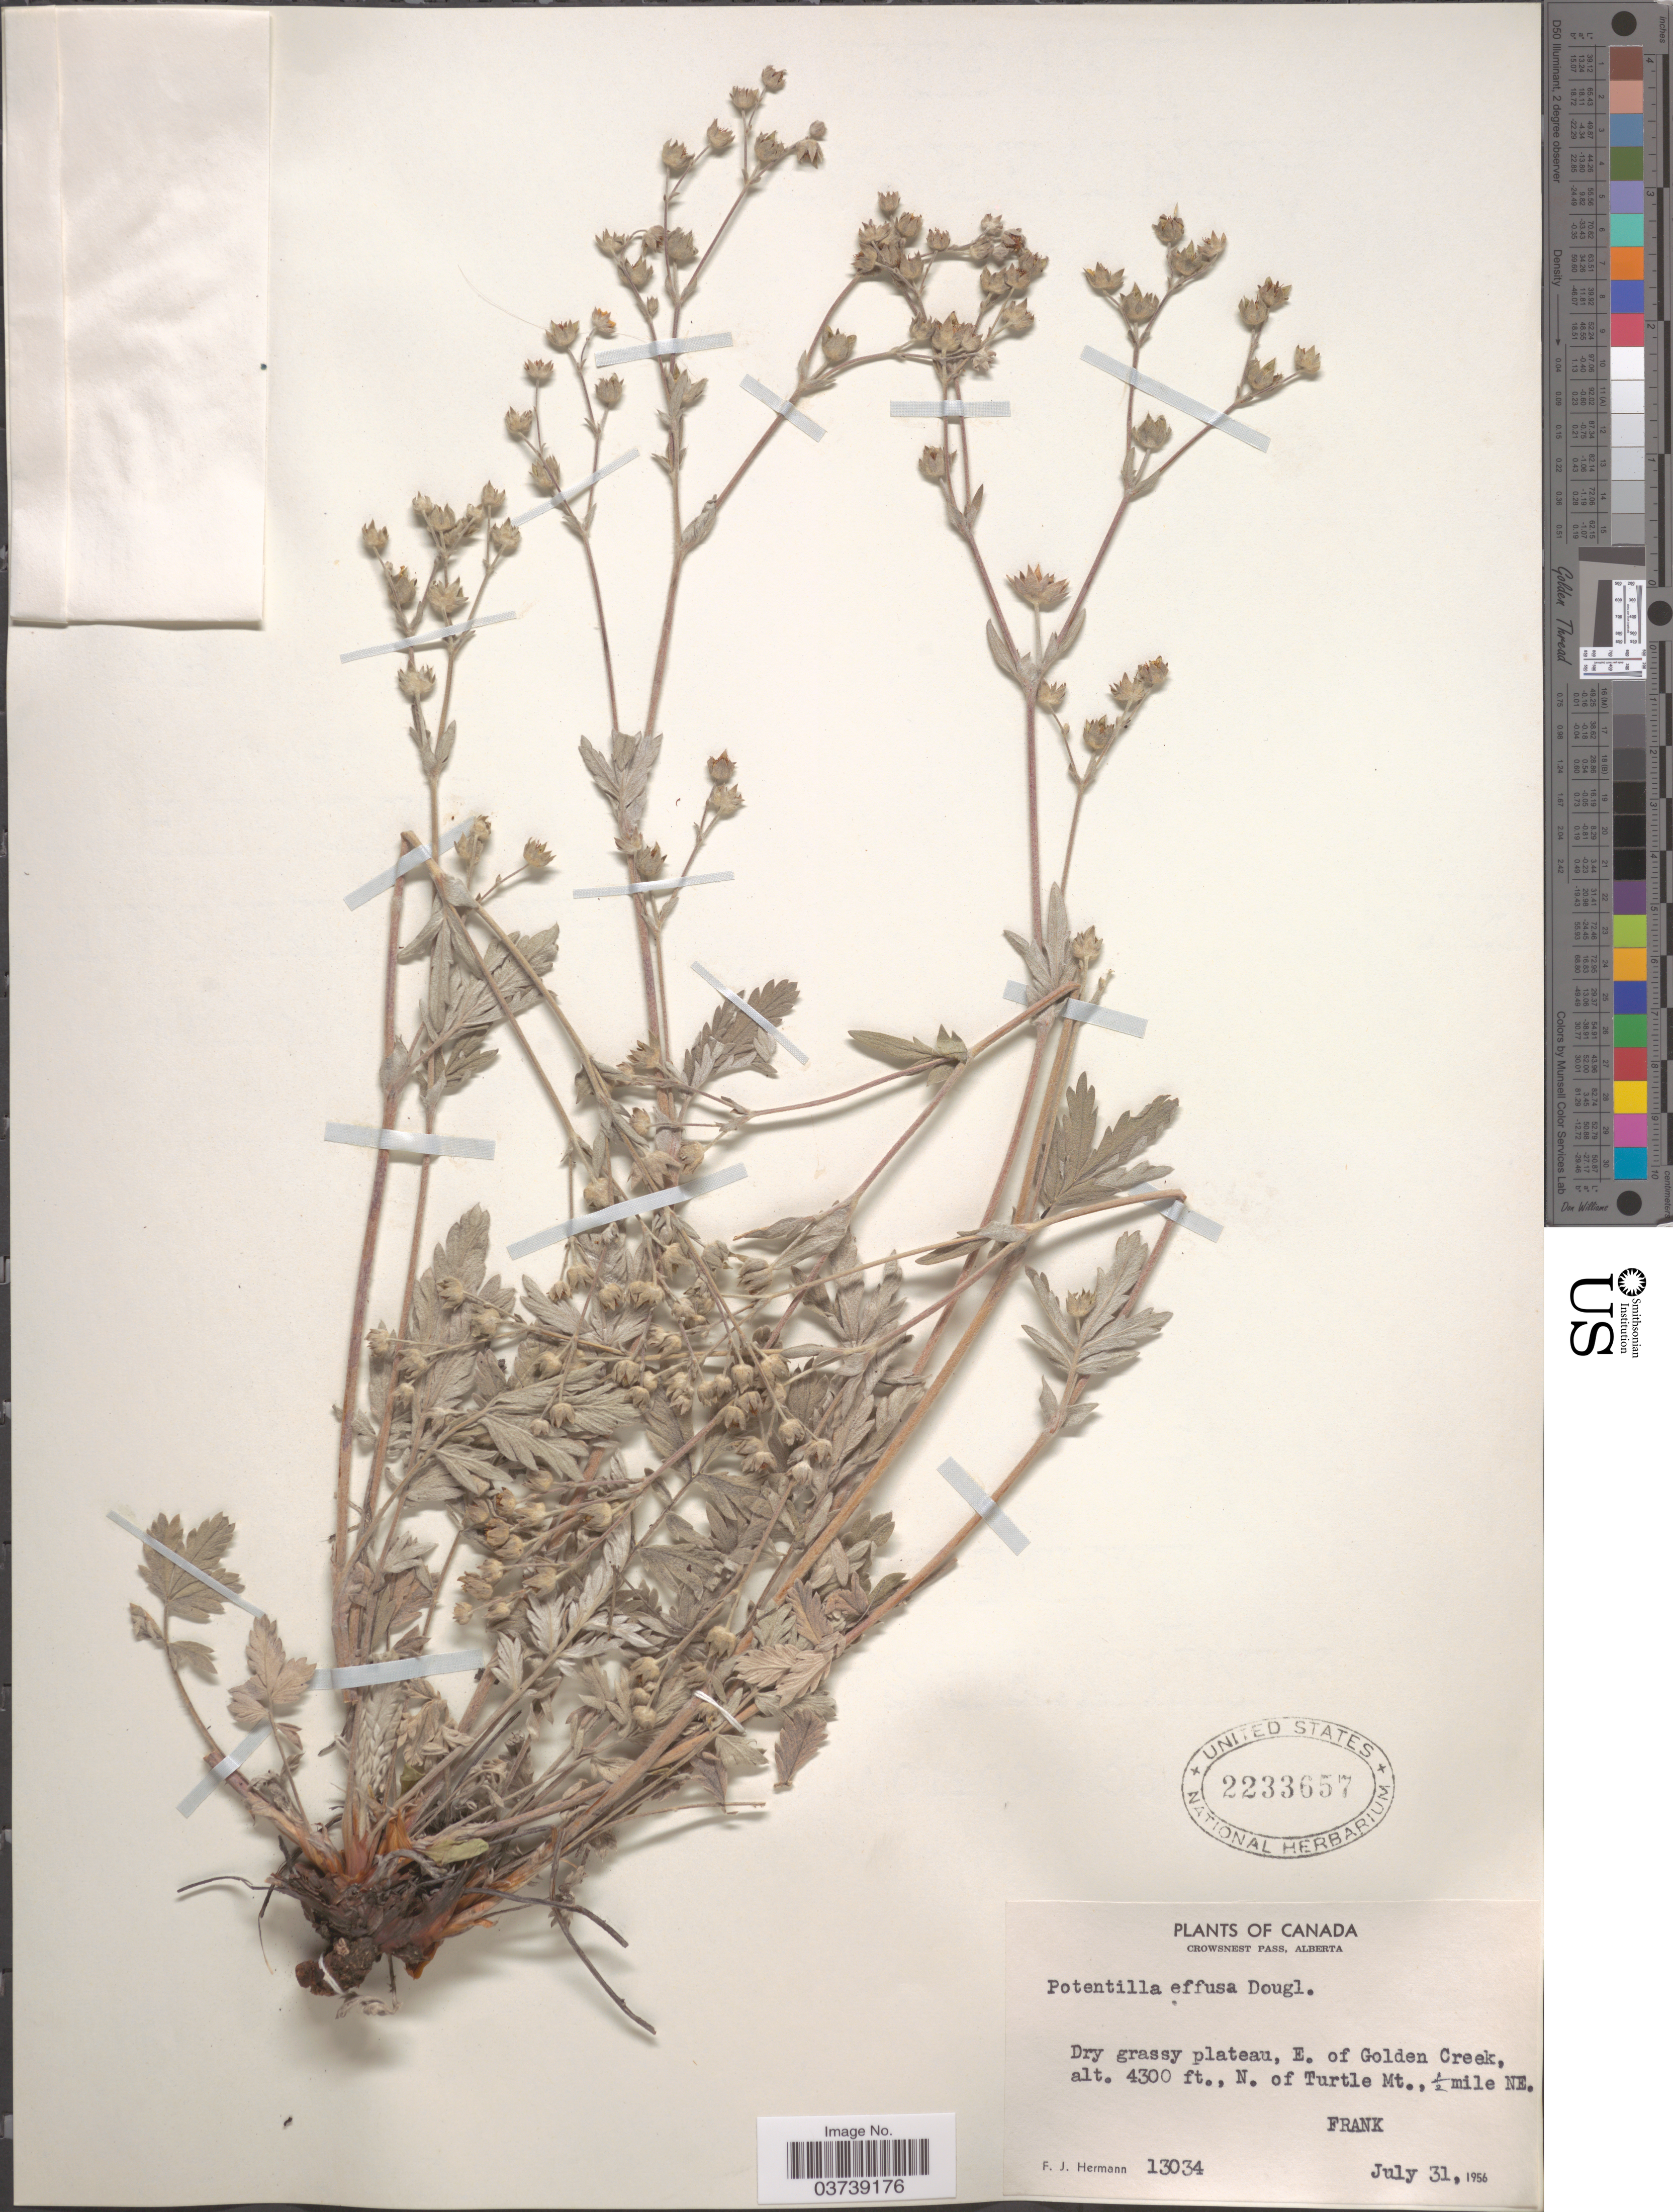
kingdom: Plantae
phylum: Tracheophyta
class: Magnoliopsida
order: Rosales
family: Rosaceae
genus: Potentilla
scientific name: Potentilla effusa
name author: Douglas ex Lehm.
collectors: F. J. Hermann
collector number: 13034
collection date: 1956-07-31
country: Canada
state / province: Alberta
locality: Crowsnest Pass. Dry grassy plateau, E. of Golden Creek, N. of Turtle Mt., ½ mile NE. Frank.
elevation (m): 1311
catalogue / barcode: US 2233657